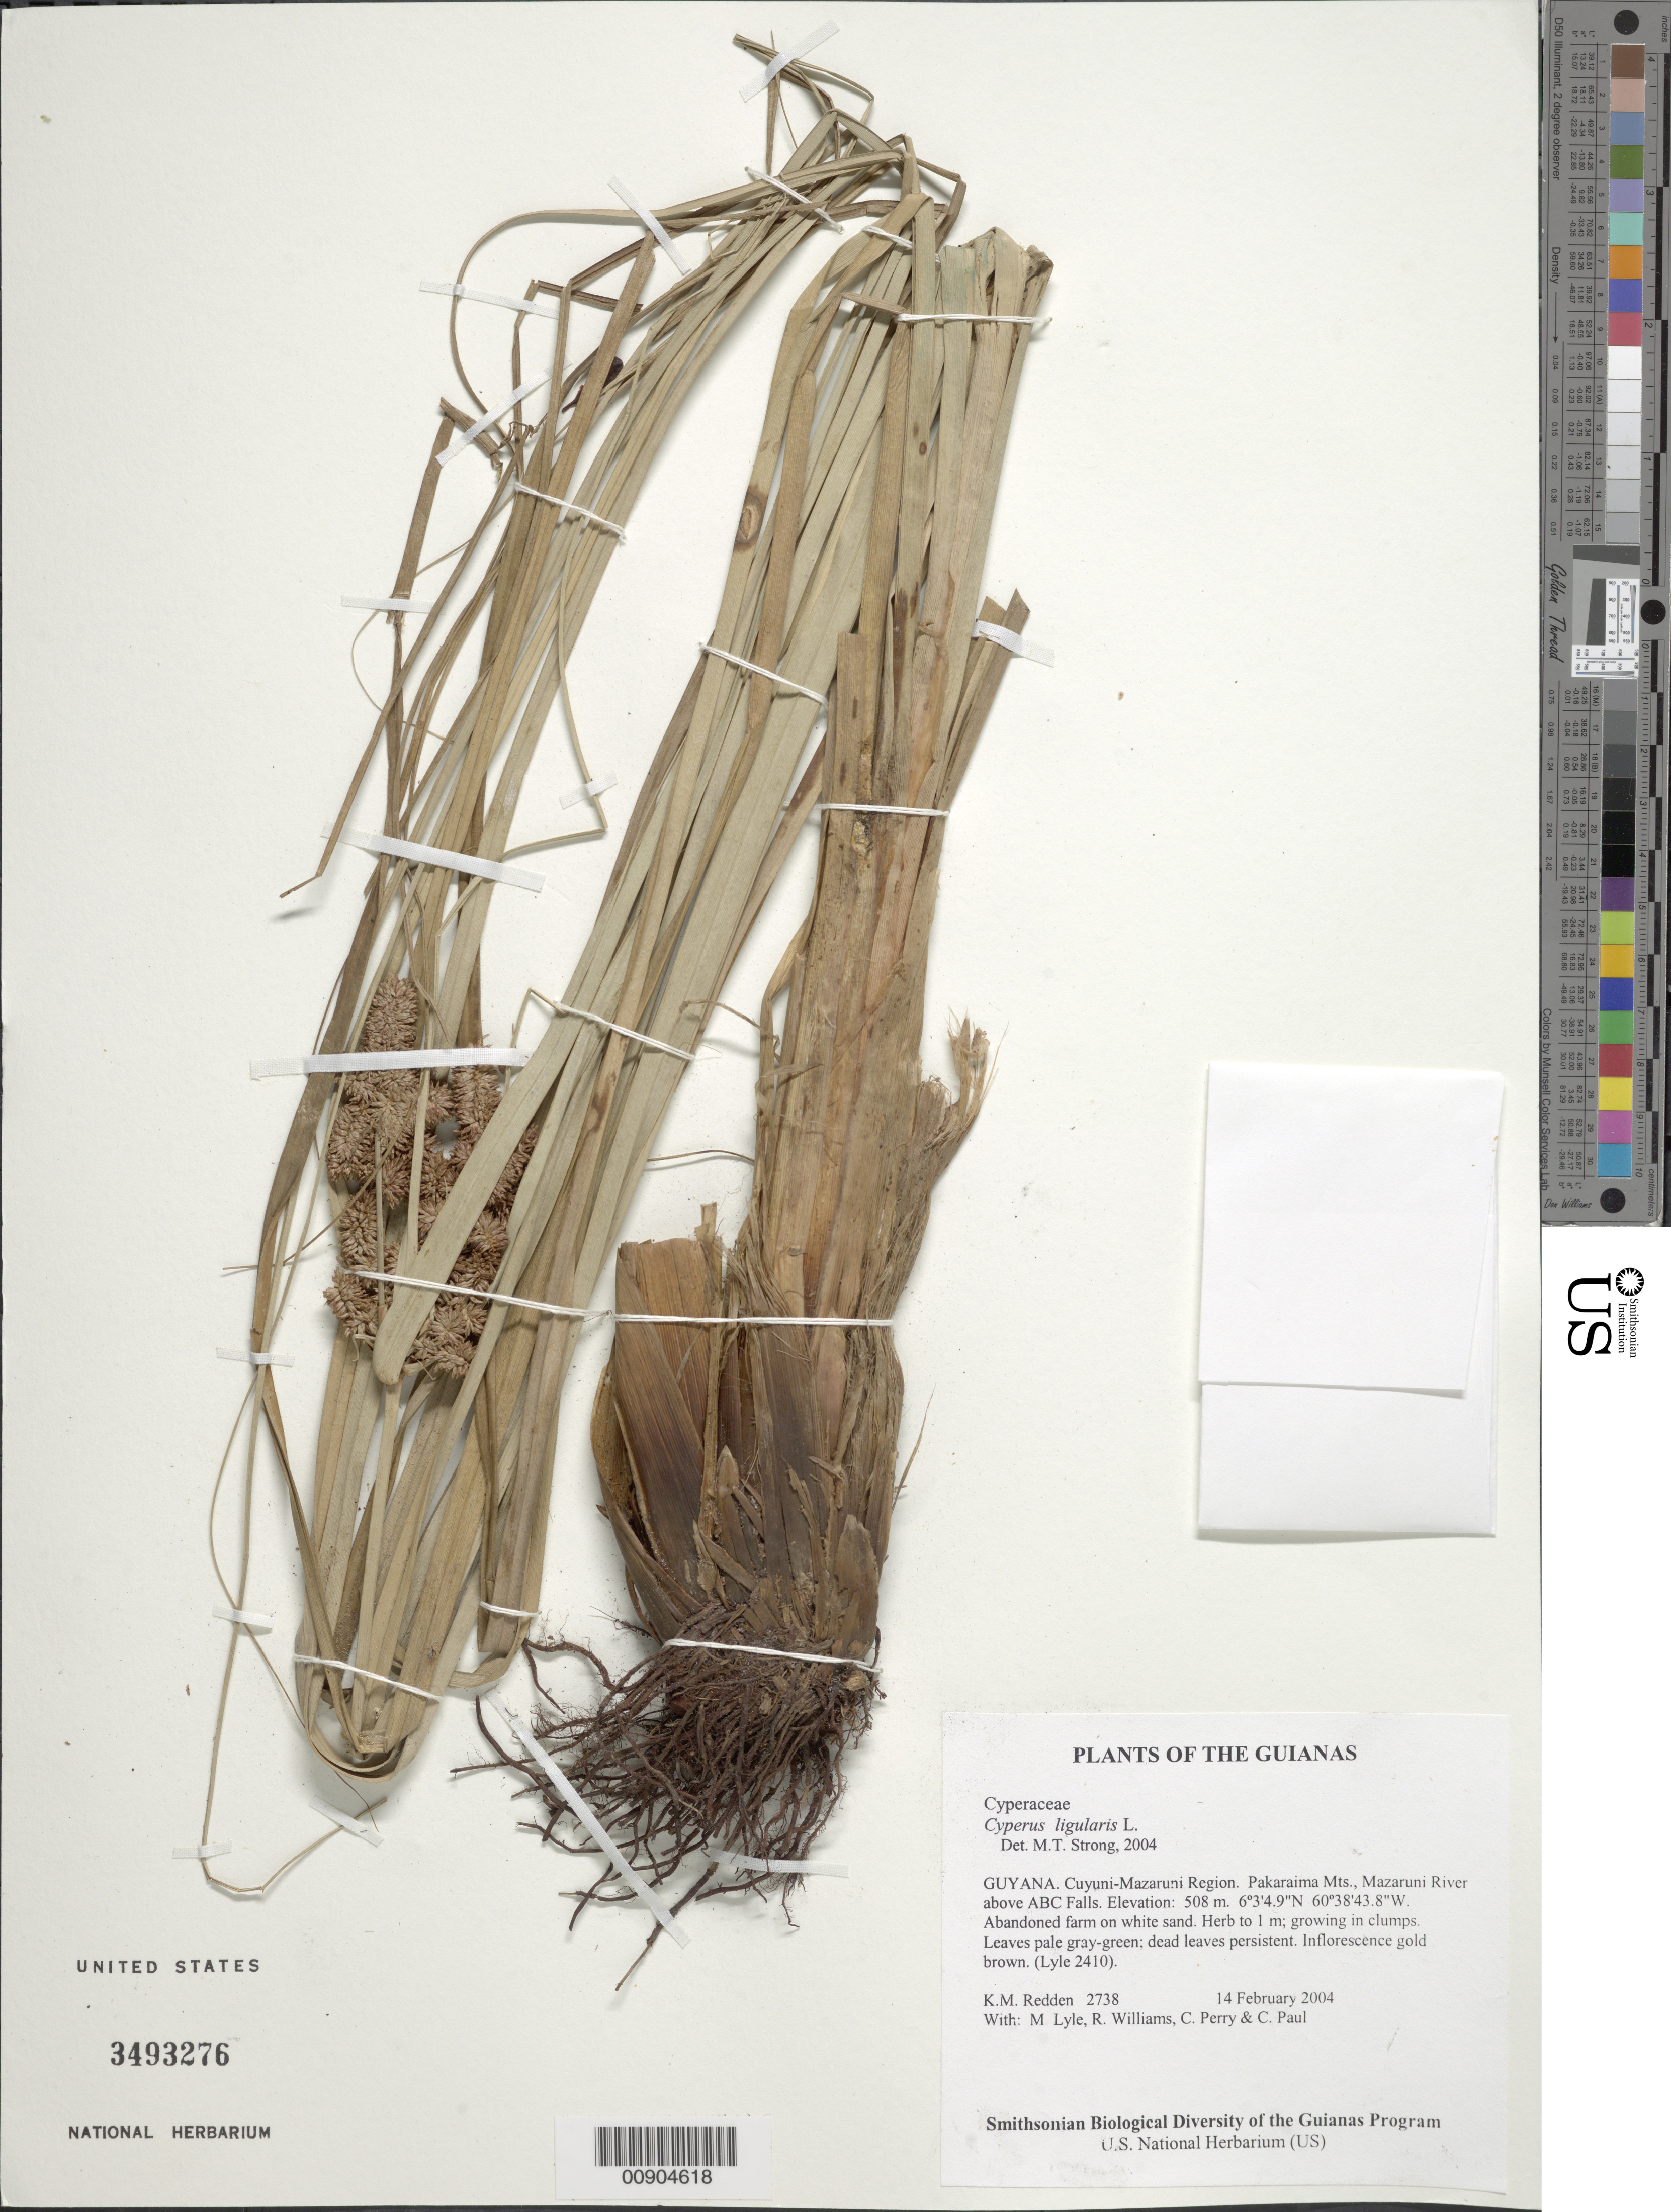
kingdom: Plantae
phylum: Tracheophyta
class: Liliopsida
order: Poales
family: Cyperaceae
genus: Cyperus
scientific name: Cyperus ligularis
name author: L.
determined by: Strong, M. T., (US), Smithsonian Institution - National Museum of Natural History (UNITED STATES)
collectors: K. M. Redden, M. Lyle, R. Williams, C. Perry & C. Paul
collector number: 2738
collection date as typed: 14 February 2004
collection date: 2004-02-14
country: Guyana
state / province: Cuyuni-Mazaruni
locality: Pakaraima Mts., Mazaruni River above ABC Falls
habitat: Abandoned farm on white sand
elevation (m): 508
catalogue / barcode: US 3493276